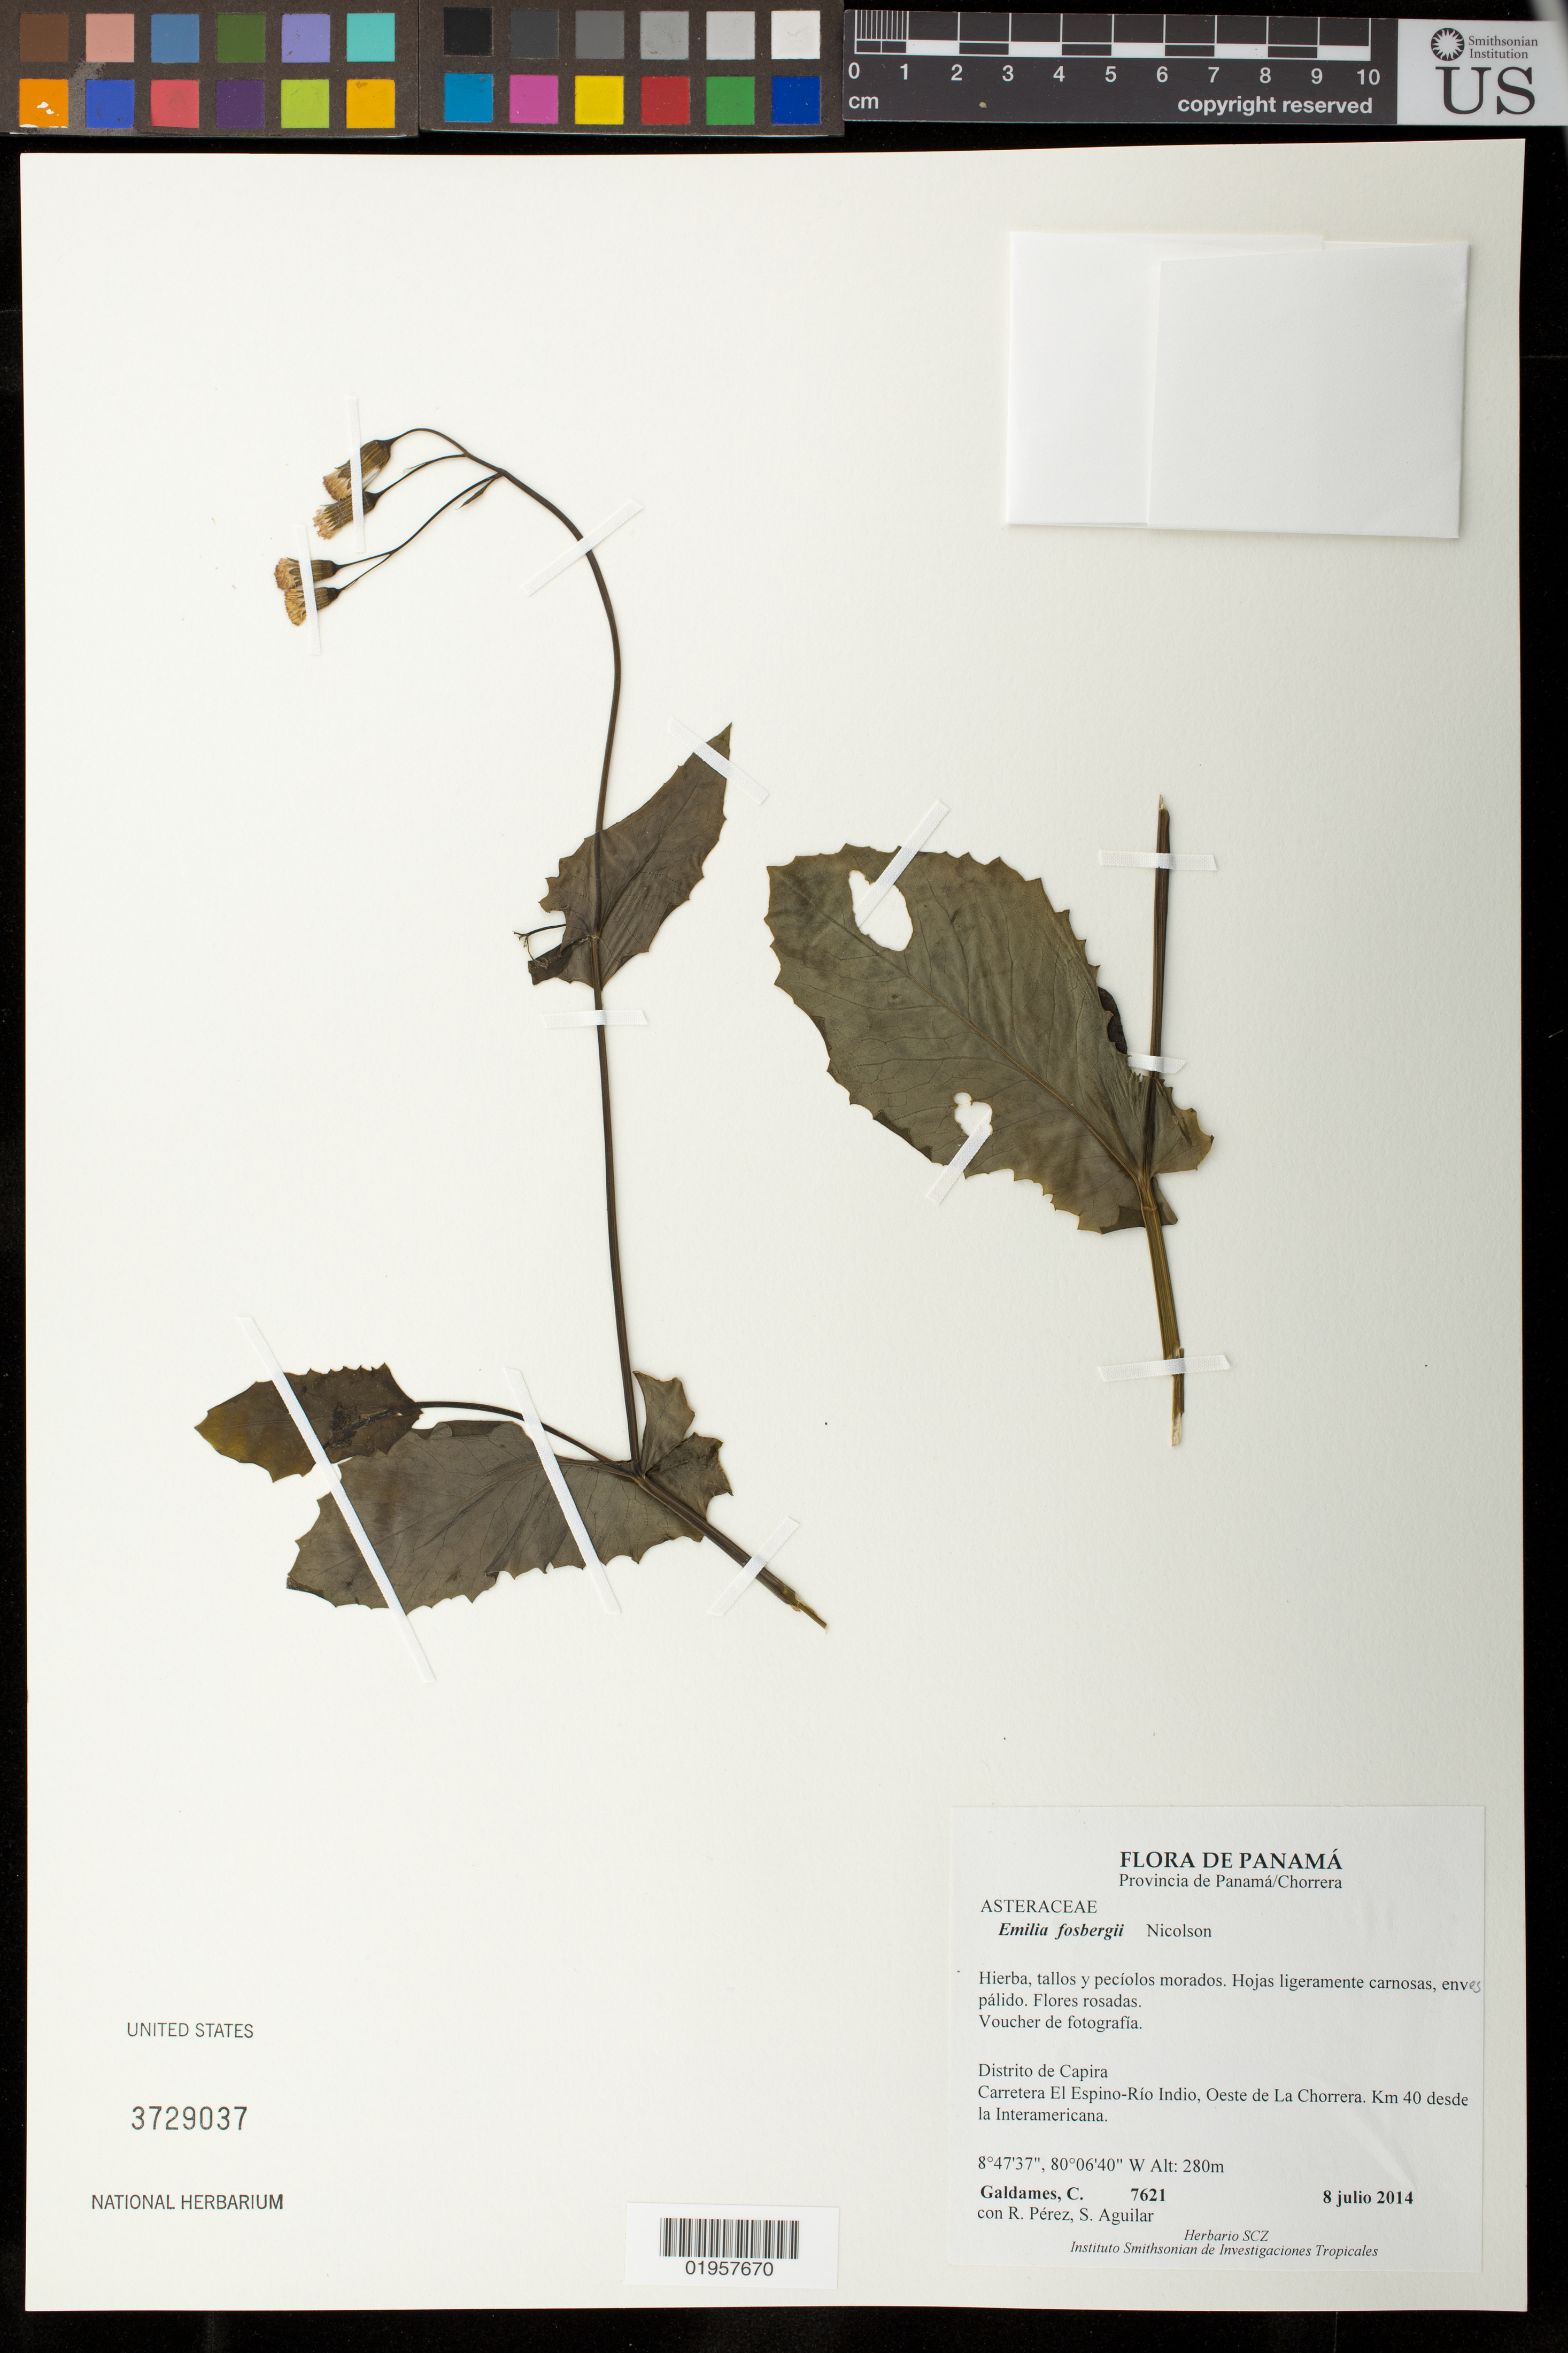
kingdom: Plantae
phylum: Tracheophyta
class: Magnoliopsida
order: Asterales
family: Asteraceae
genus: Emilia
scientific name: Emilia fosbergii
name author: Nicolson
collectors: C. Galdames, R. Perez & S. Aguilar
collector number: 7621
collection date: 2014-07-08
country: Panama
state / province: Panamá Oeste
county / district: La Chorrera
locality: Distrito de Capira. Carretera El Espino-Río Indio, Oeste de la Chorrera, km 40 desde la Interamericana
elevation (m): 280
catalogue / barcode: US 3729037